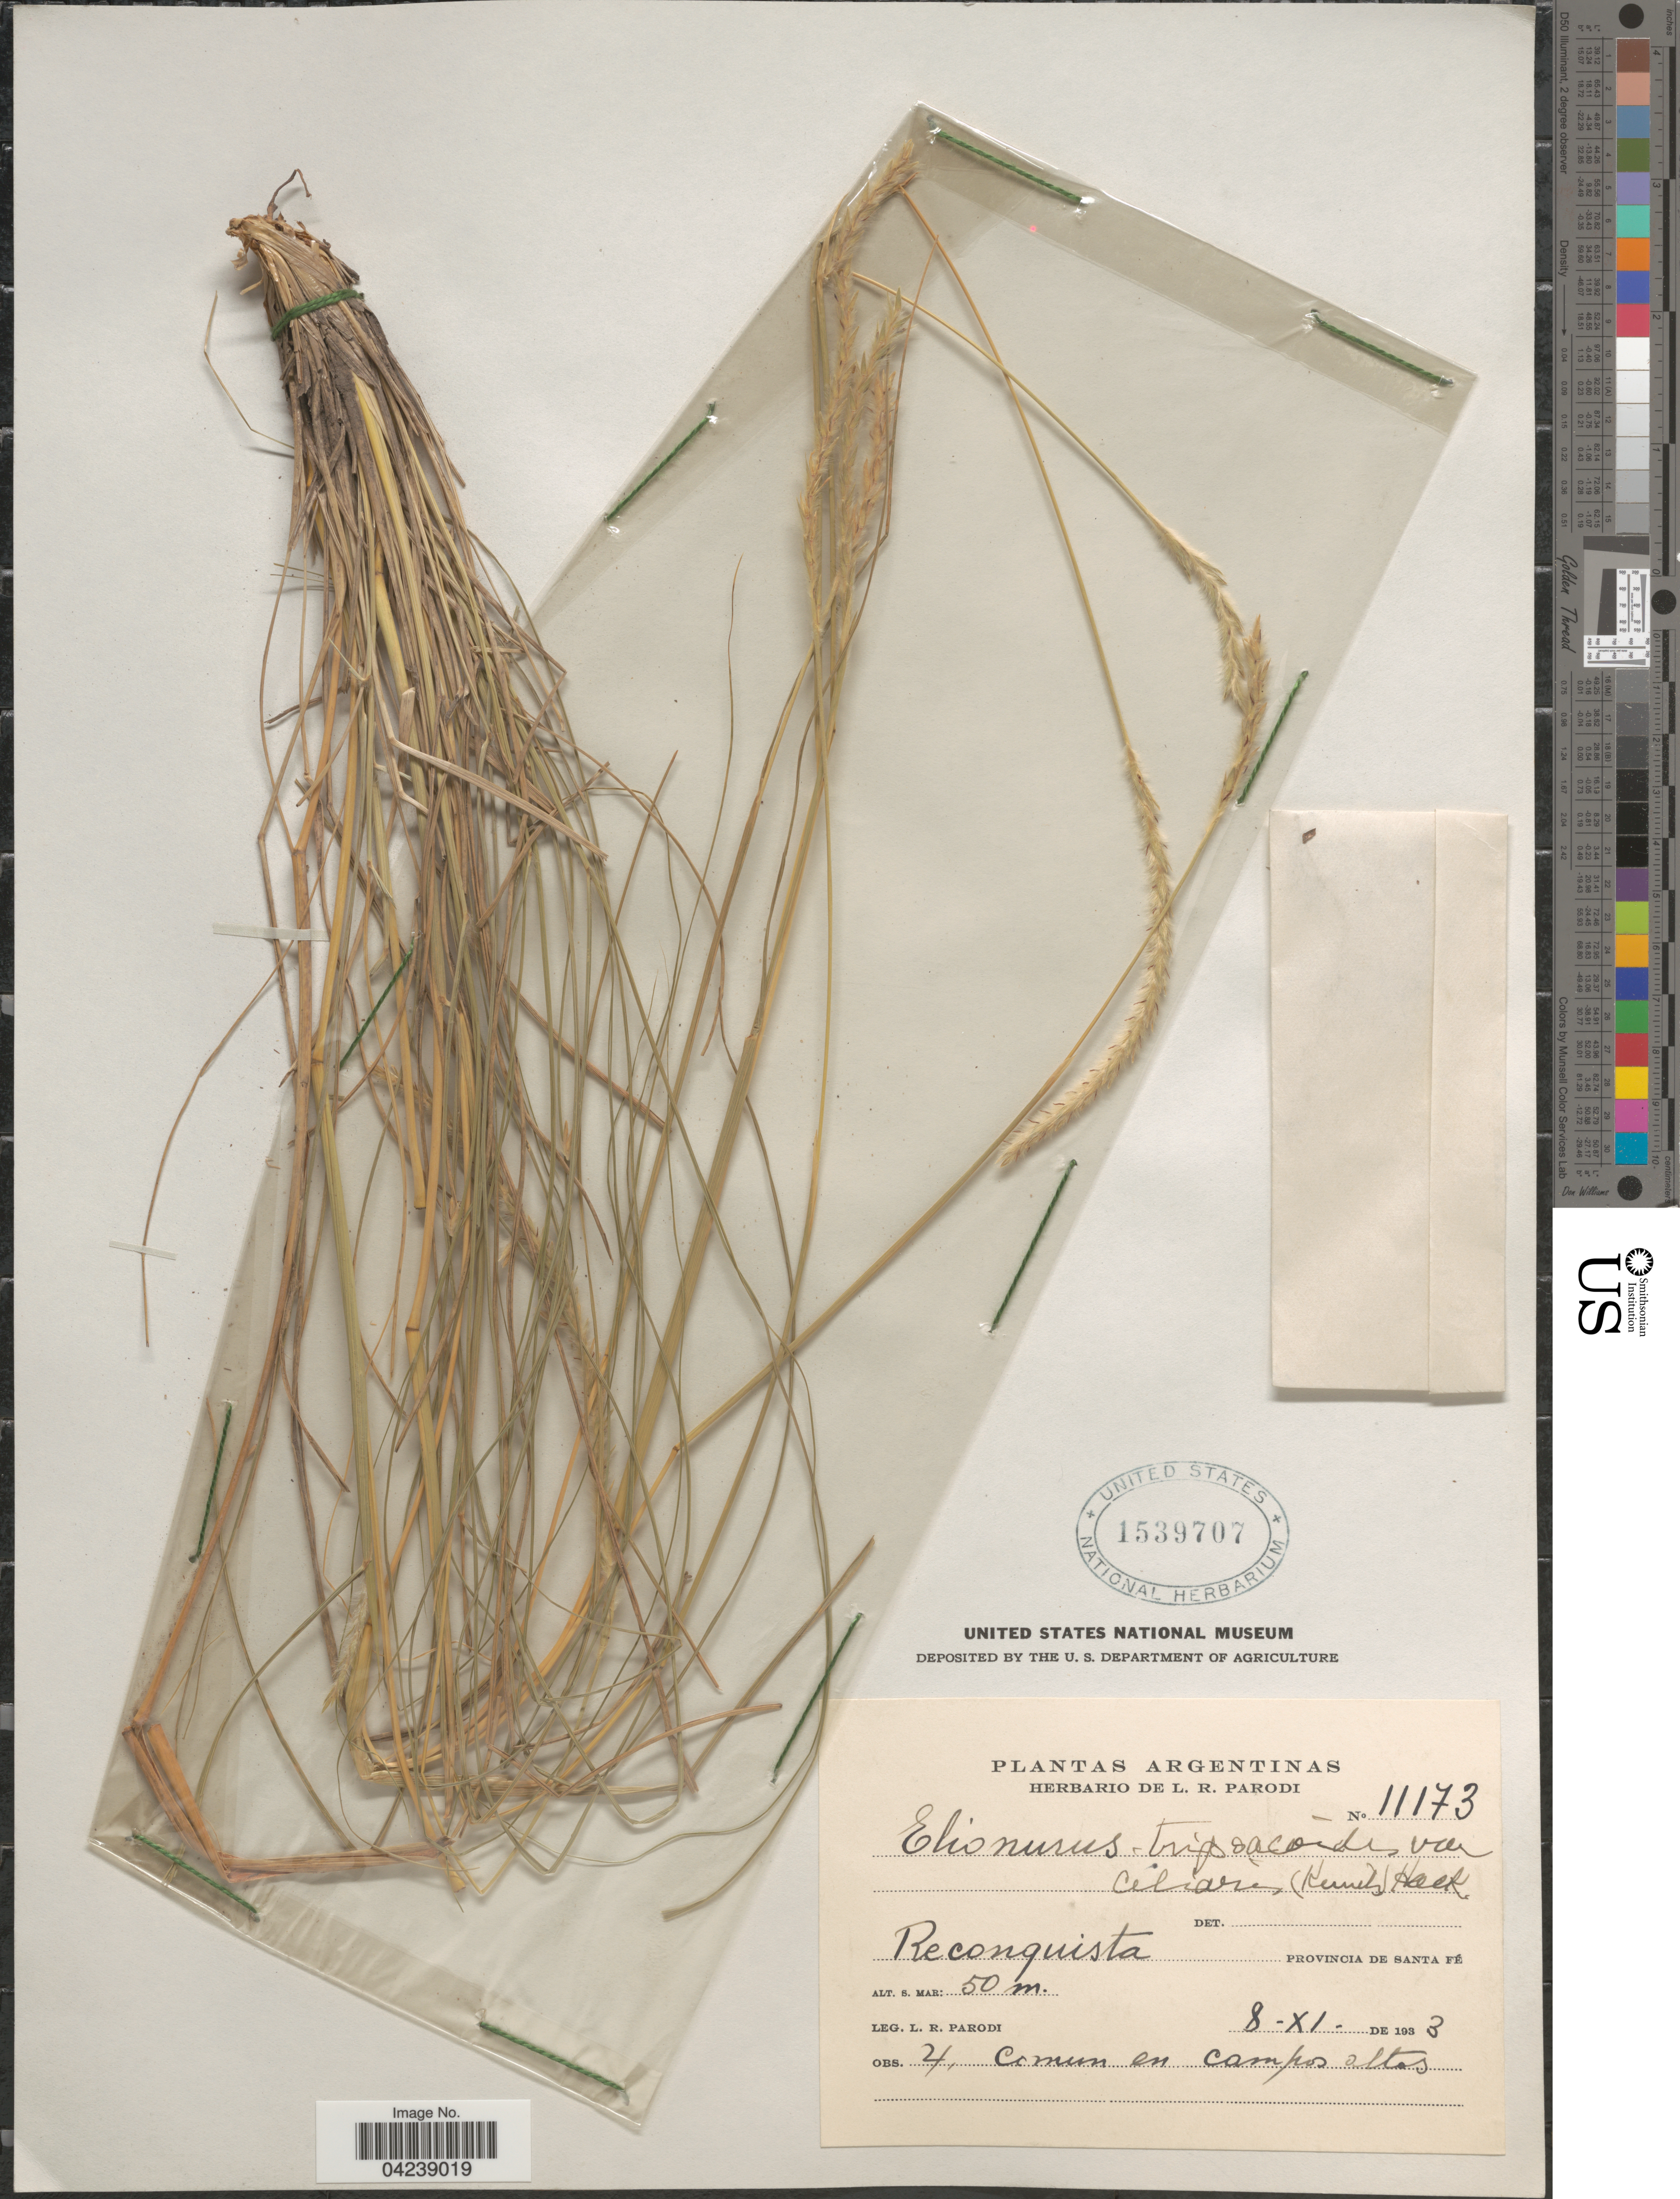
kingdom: Plantae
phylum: Tracheophyta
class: Liliopsida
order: Poales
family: Poaceae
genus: Elionurus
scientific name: Elionurus muticus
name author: (Spreng.) Kuntze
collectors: L. R. Parodi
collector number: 11173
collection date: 1933-11-08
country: Argentina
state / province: Santa Fe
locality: Reconquista.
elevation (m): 50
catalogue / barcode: US 1539707